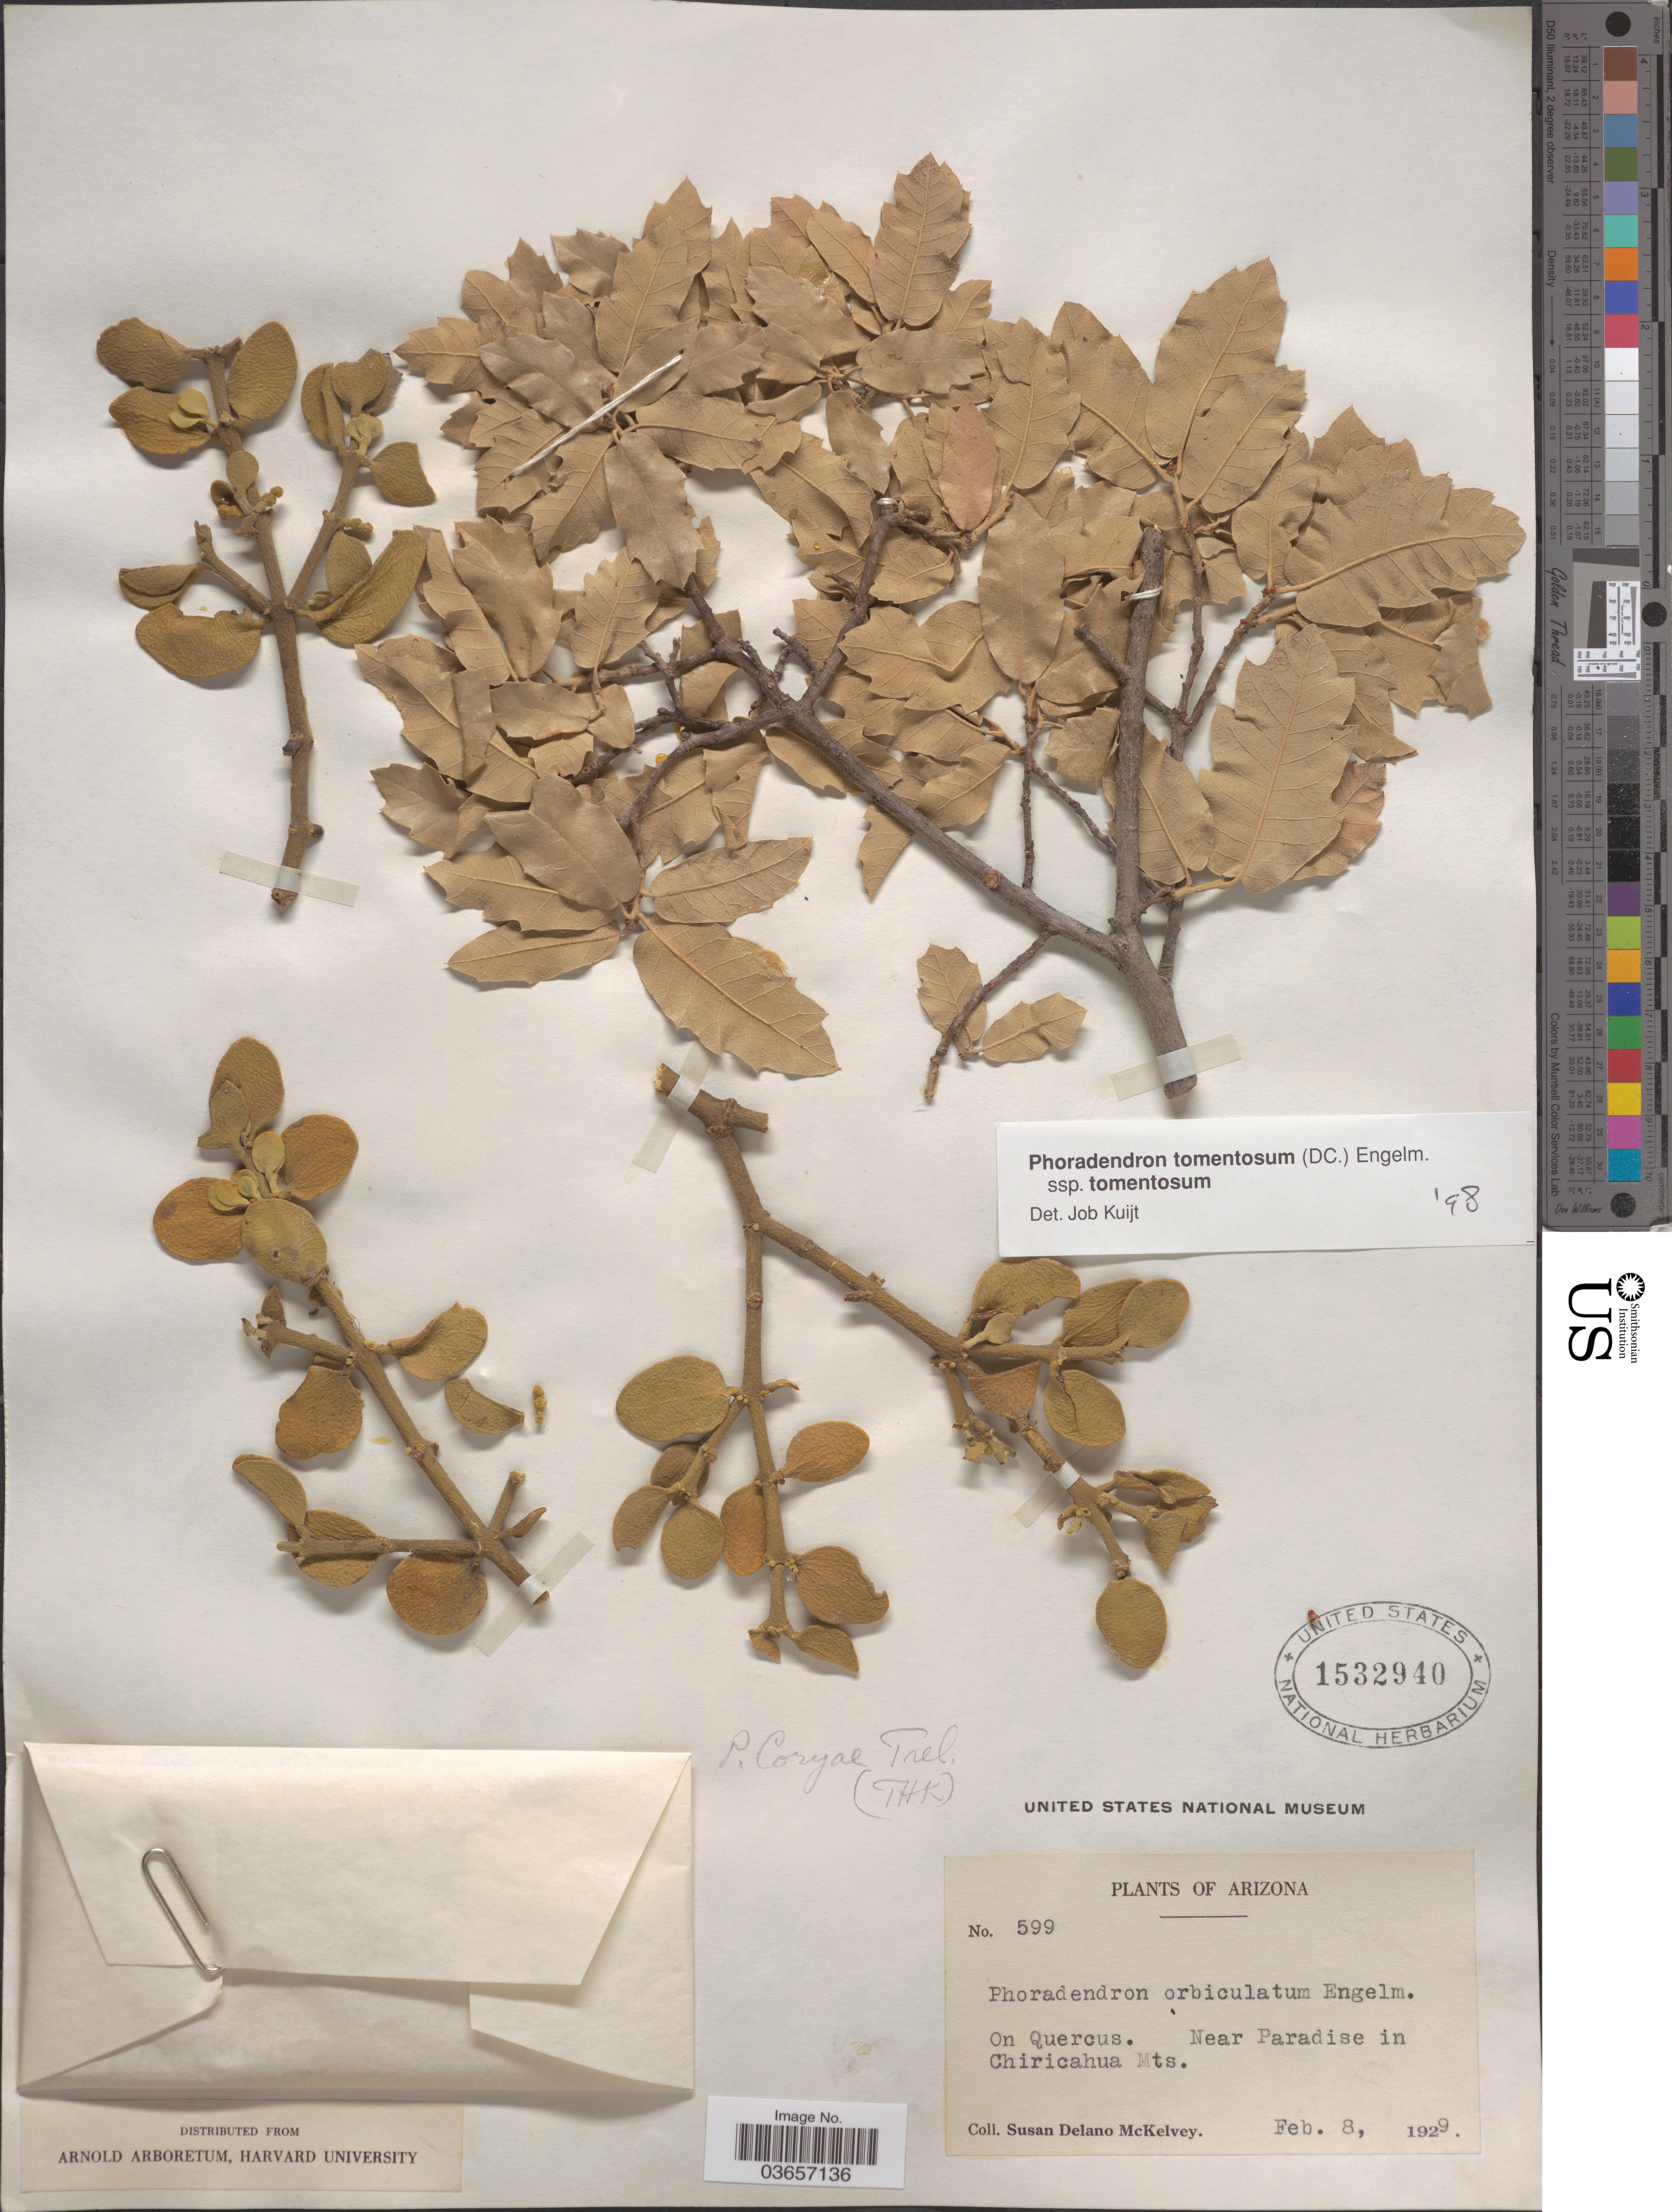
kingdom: Plantae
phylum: Tracheophyta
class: Magnoliopsida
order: Santalales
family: Viscaceae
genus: Phoradendron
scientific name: Phoradendron tomentosum subsp. tomentosum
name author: DC.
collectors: S. A. McKelvey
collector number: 599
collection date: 1929-02-08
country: United States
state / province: Arizona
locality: Near Paradise on Chiricahua Mts.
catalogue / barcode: US 1532940